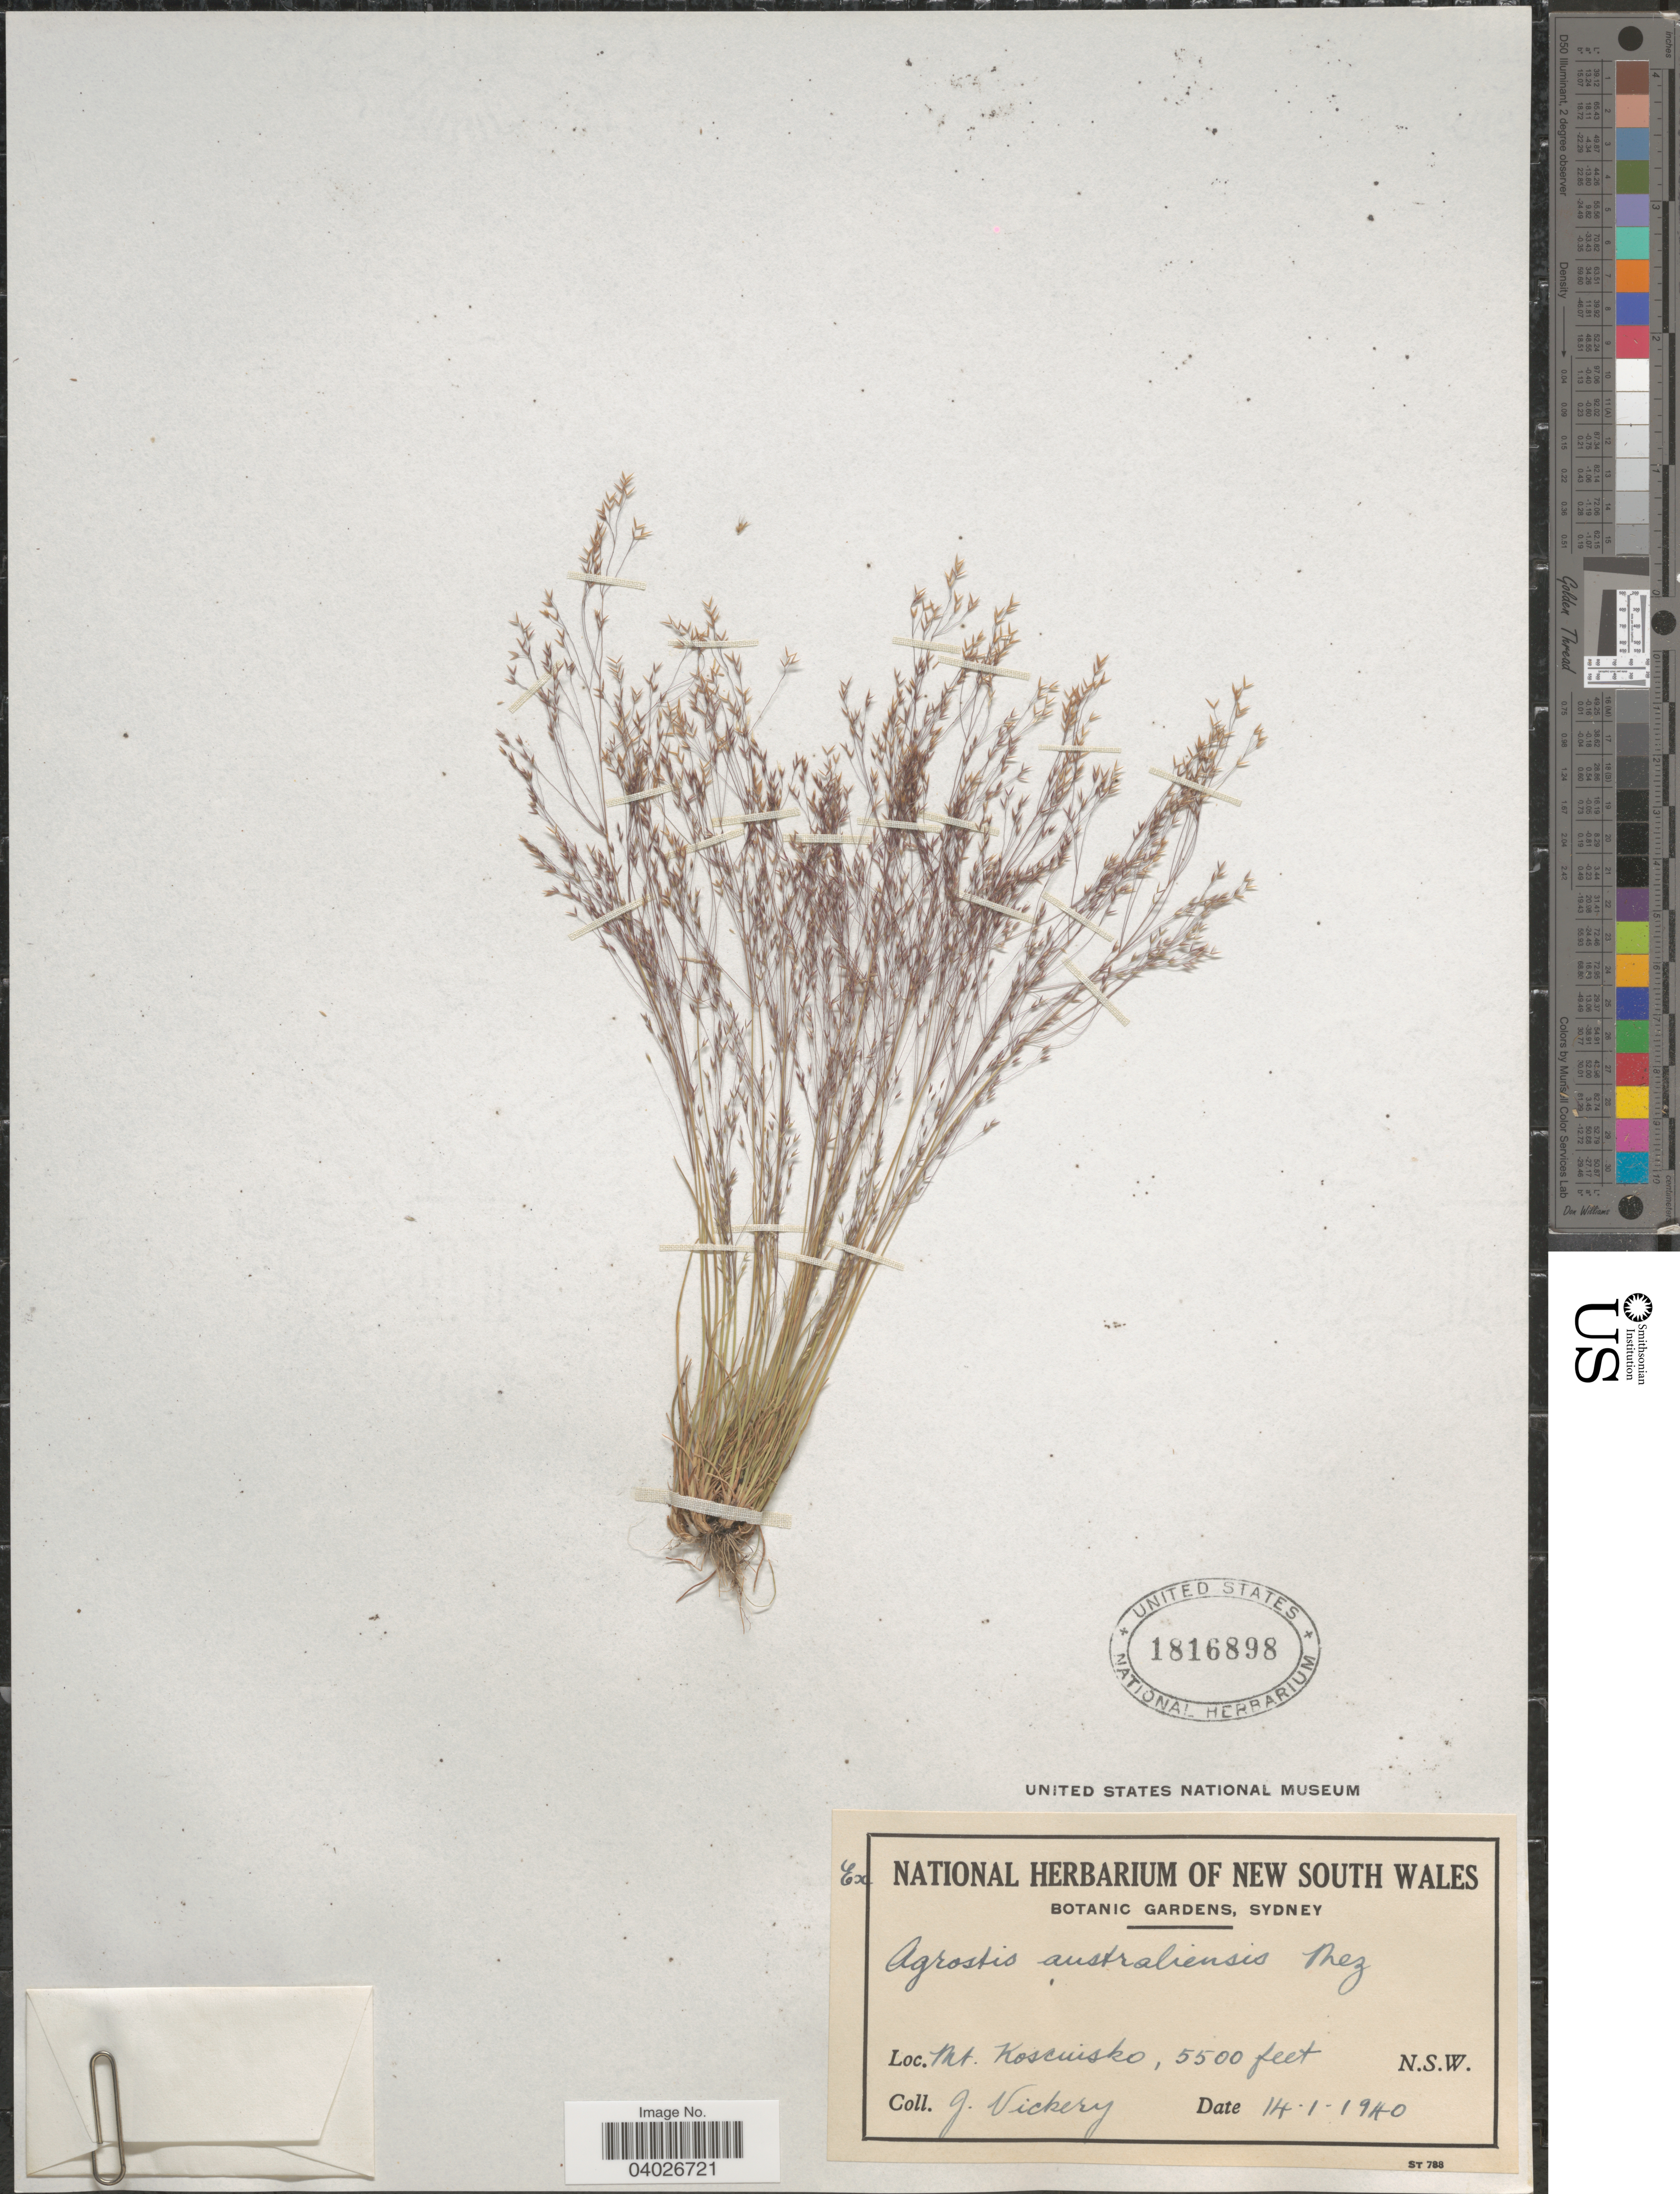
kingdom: Plantae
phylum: Tracheophyta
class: Liliopsida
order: Poales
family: Poaceae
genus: Agrostis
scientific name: Agrostis australiensis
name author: Mez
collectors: J. Vickery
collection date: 1940-01-14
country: Australia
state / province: New South Wales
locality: Mt. Kosciusko.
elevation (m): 1676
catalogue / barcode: US 1816898